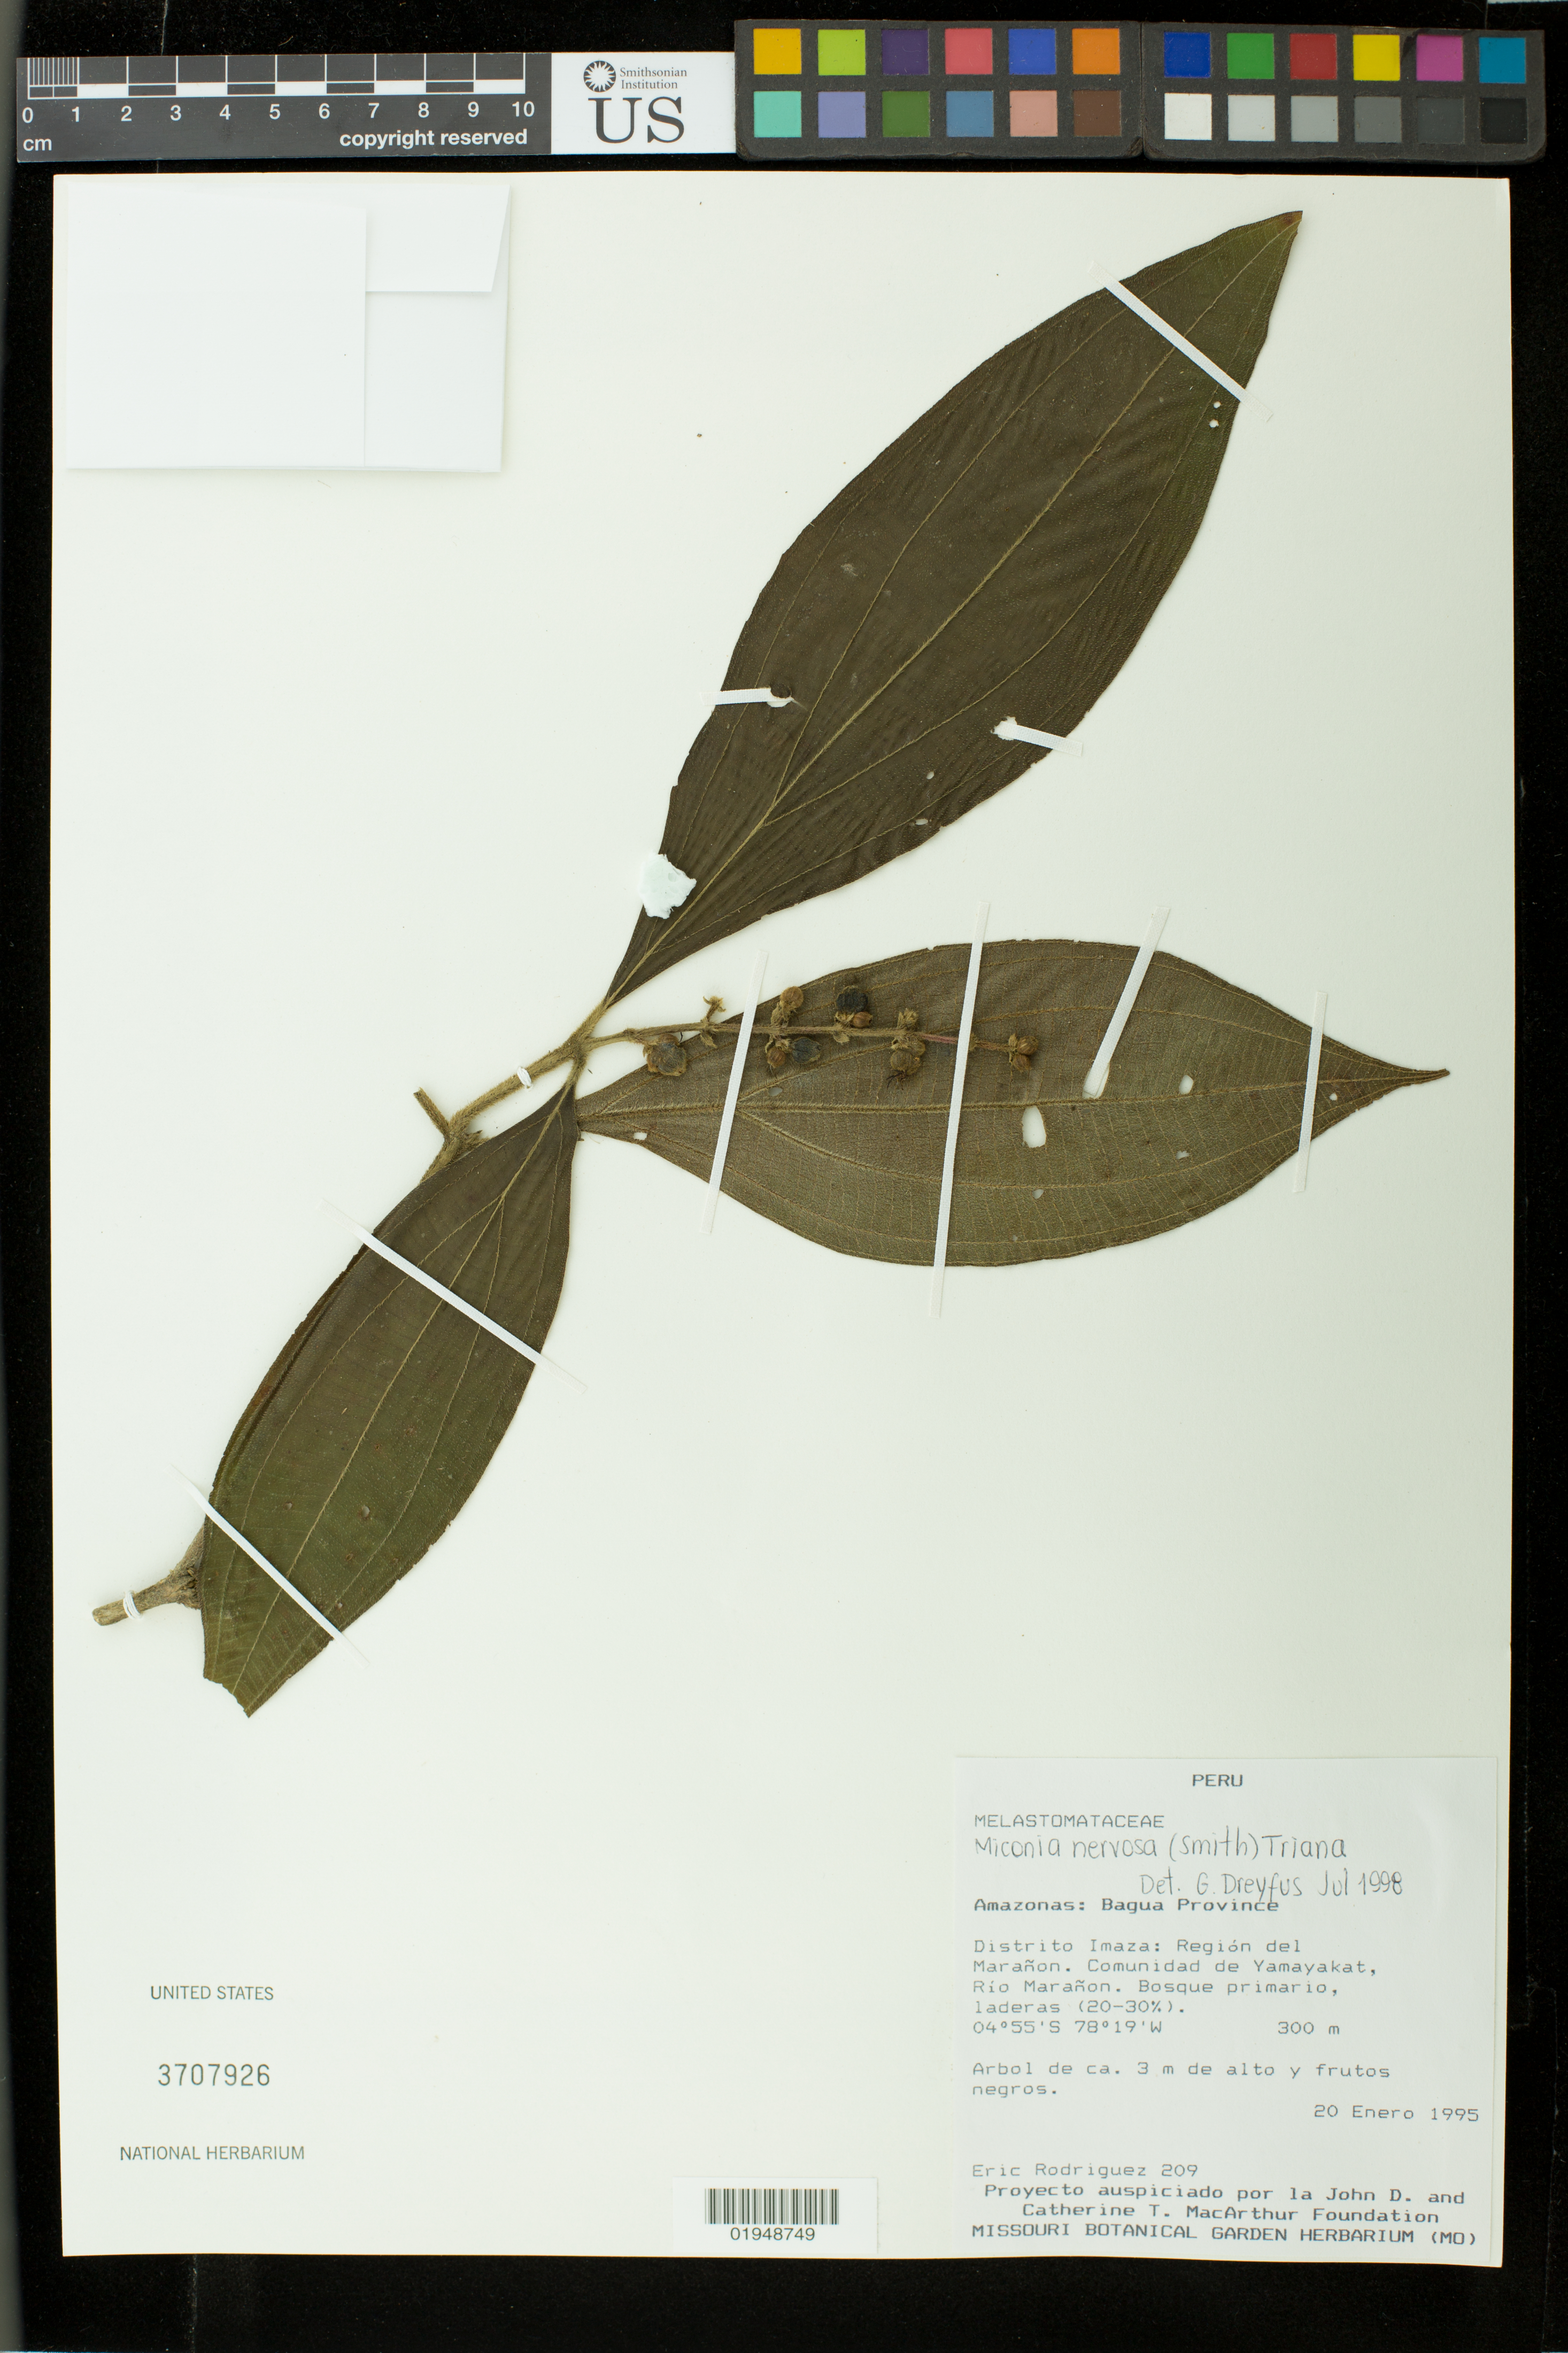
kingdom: Plantae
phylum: Tracheophyta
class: Magnoliopsida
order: Myrtales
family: Melastomataceae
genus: Miconia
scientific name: Miconia nervosa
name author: (Sm.) Triana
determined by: Dreyfus, G.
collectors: E. Rodriguez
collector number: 209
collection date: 1995-01-20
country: Peru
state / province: Amazonas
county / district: Bagua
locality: Distrito Imaza: Region del Marañón. Comindad de Yamayakat, Rio Marañón.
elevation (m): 300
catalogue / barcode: US 3707926